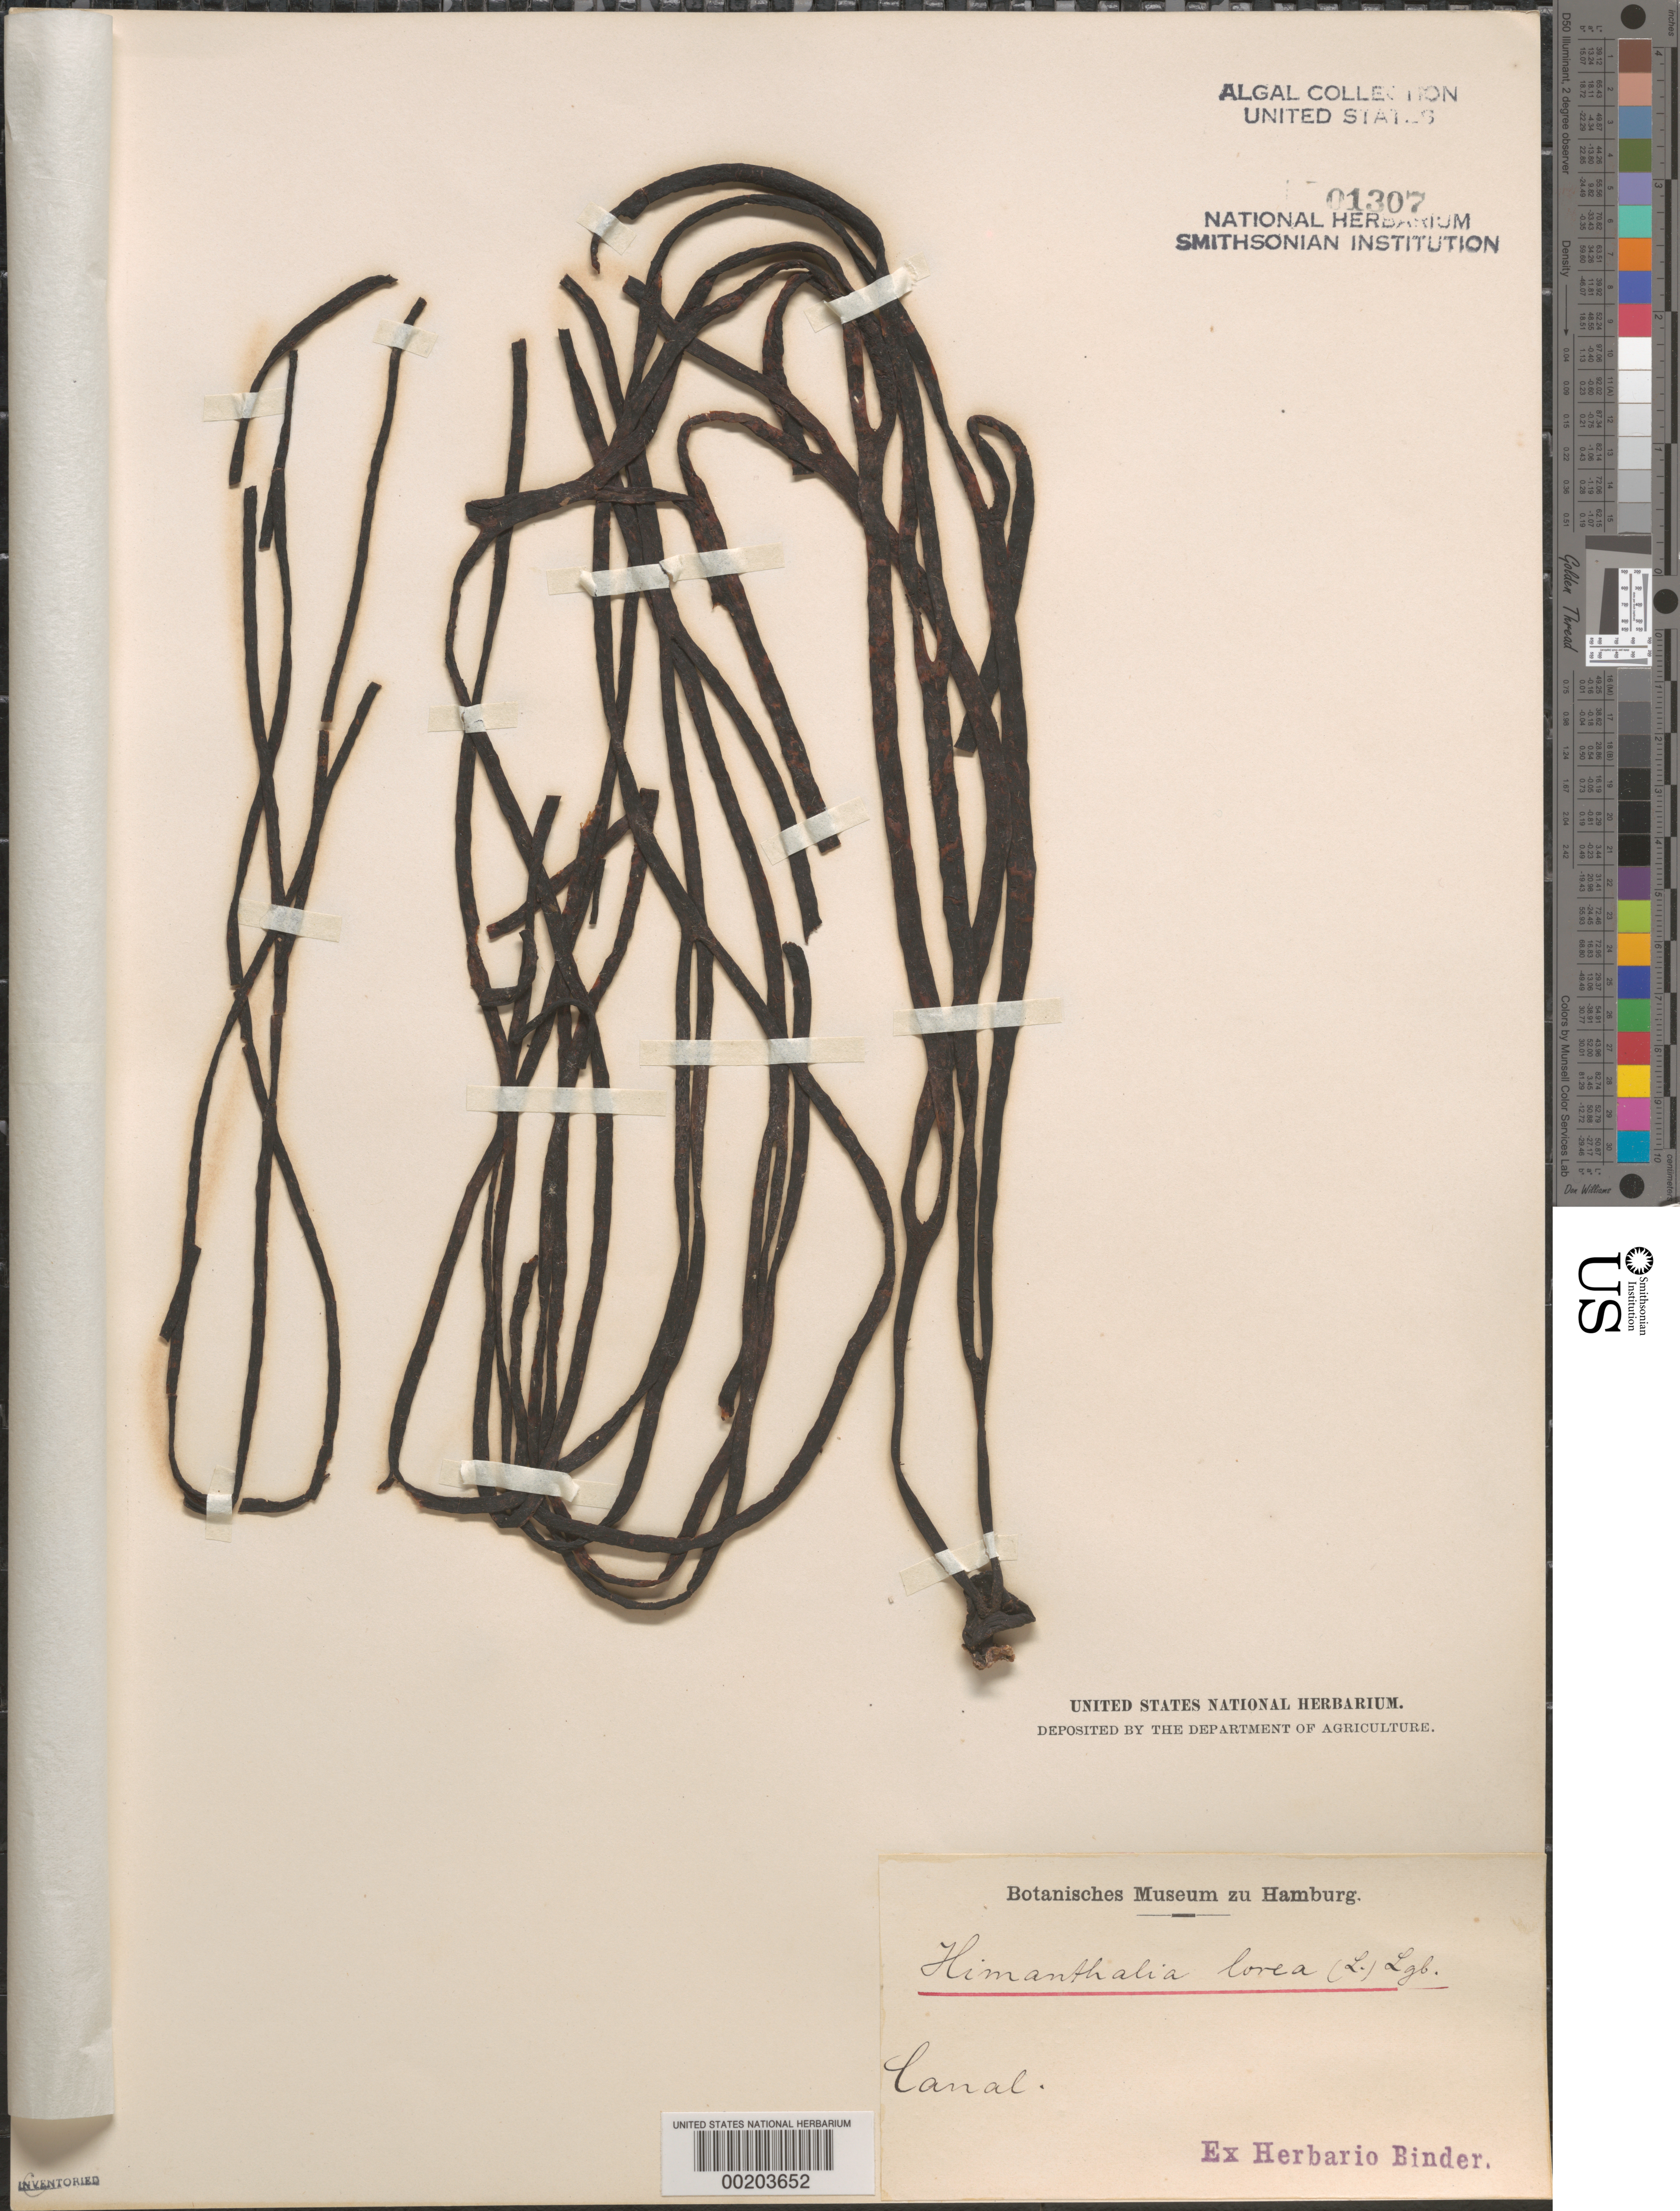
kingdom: Chromista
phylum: Ochrophyta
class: Phaeophyceae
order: Fucales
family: Himanthaliaceae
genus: Himanthalia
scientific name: Himanthalia elongata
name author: (L.) S.F. Gray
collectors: F. Binder (herbarium)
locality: Canal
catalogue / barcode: US 1307